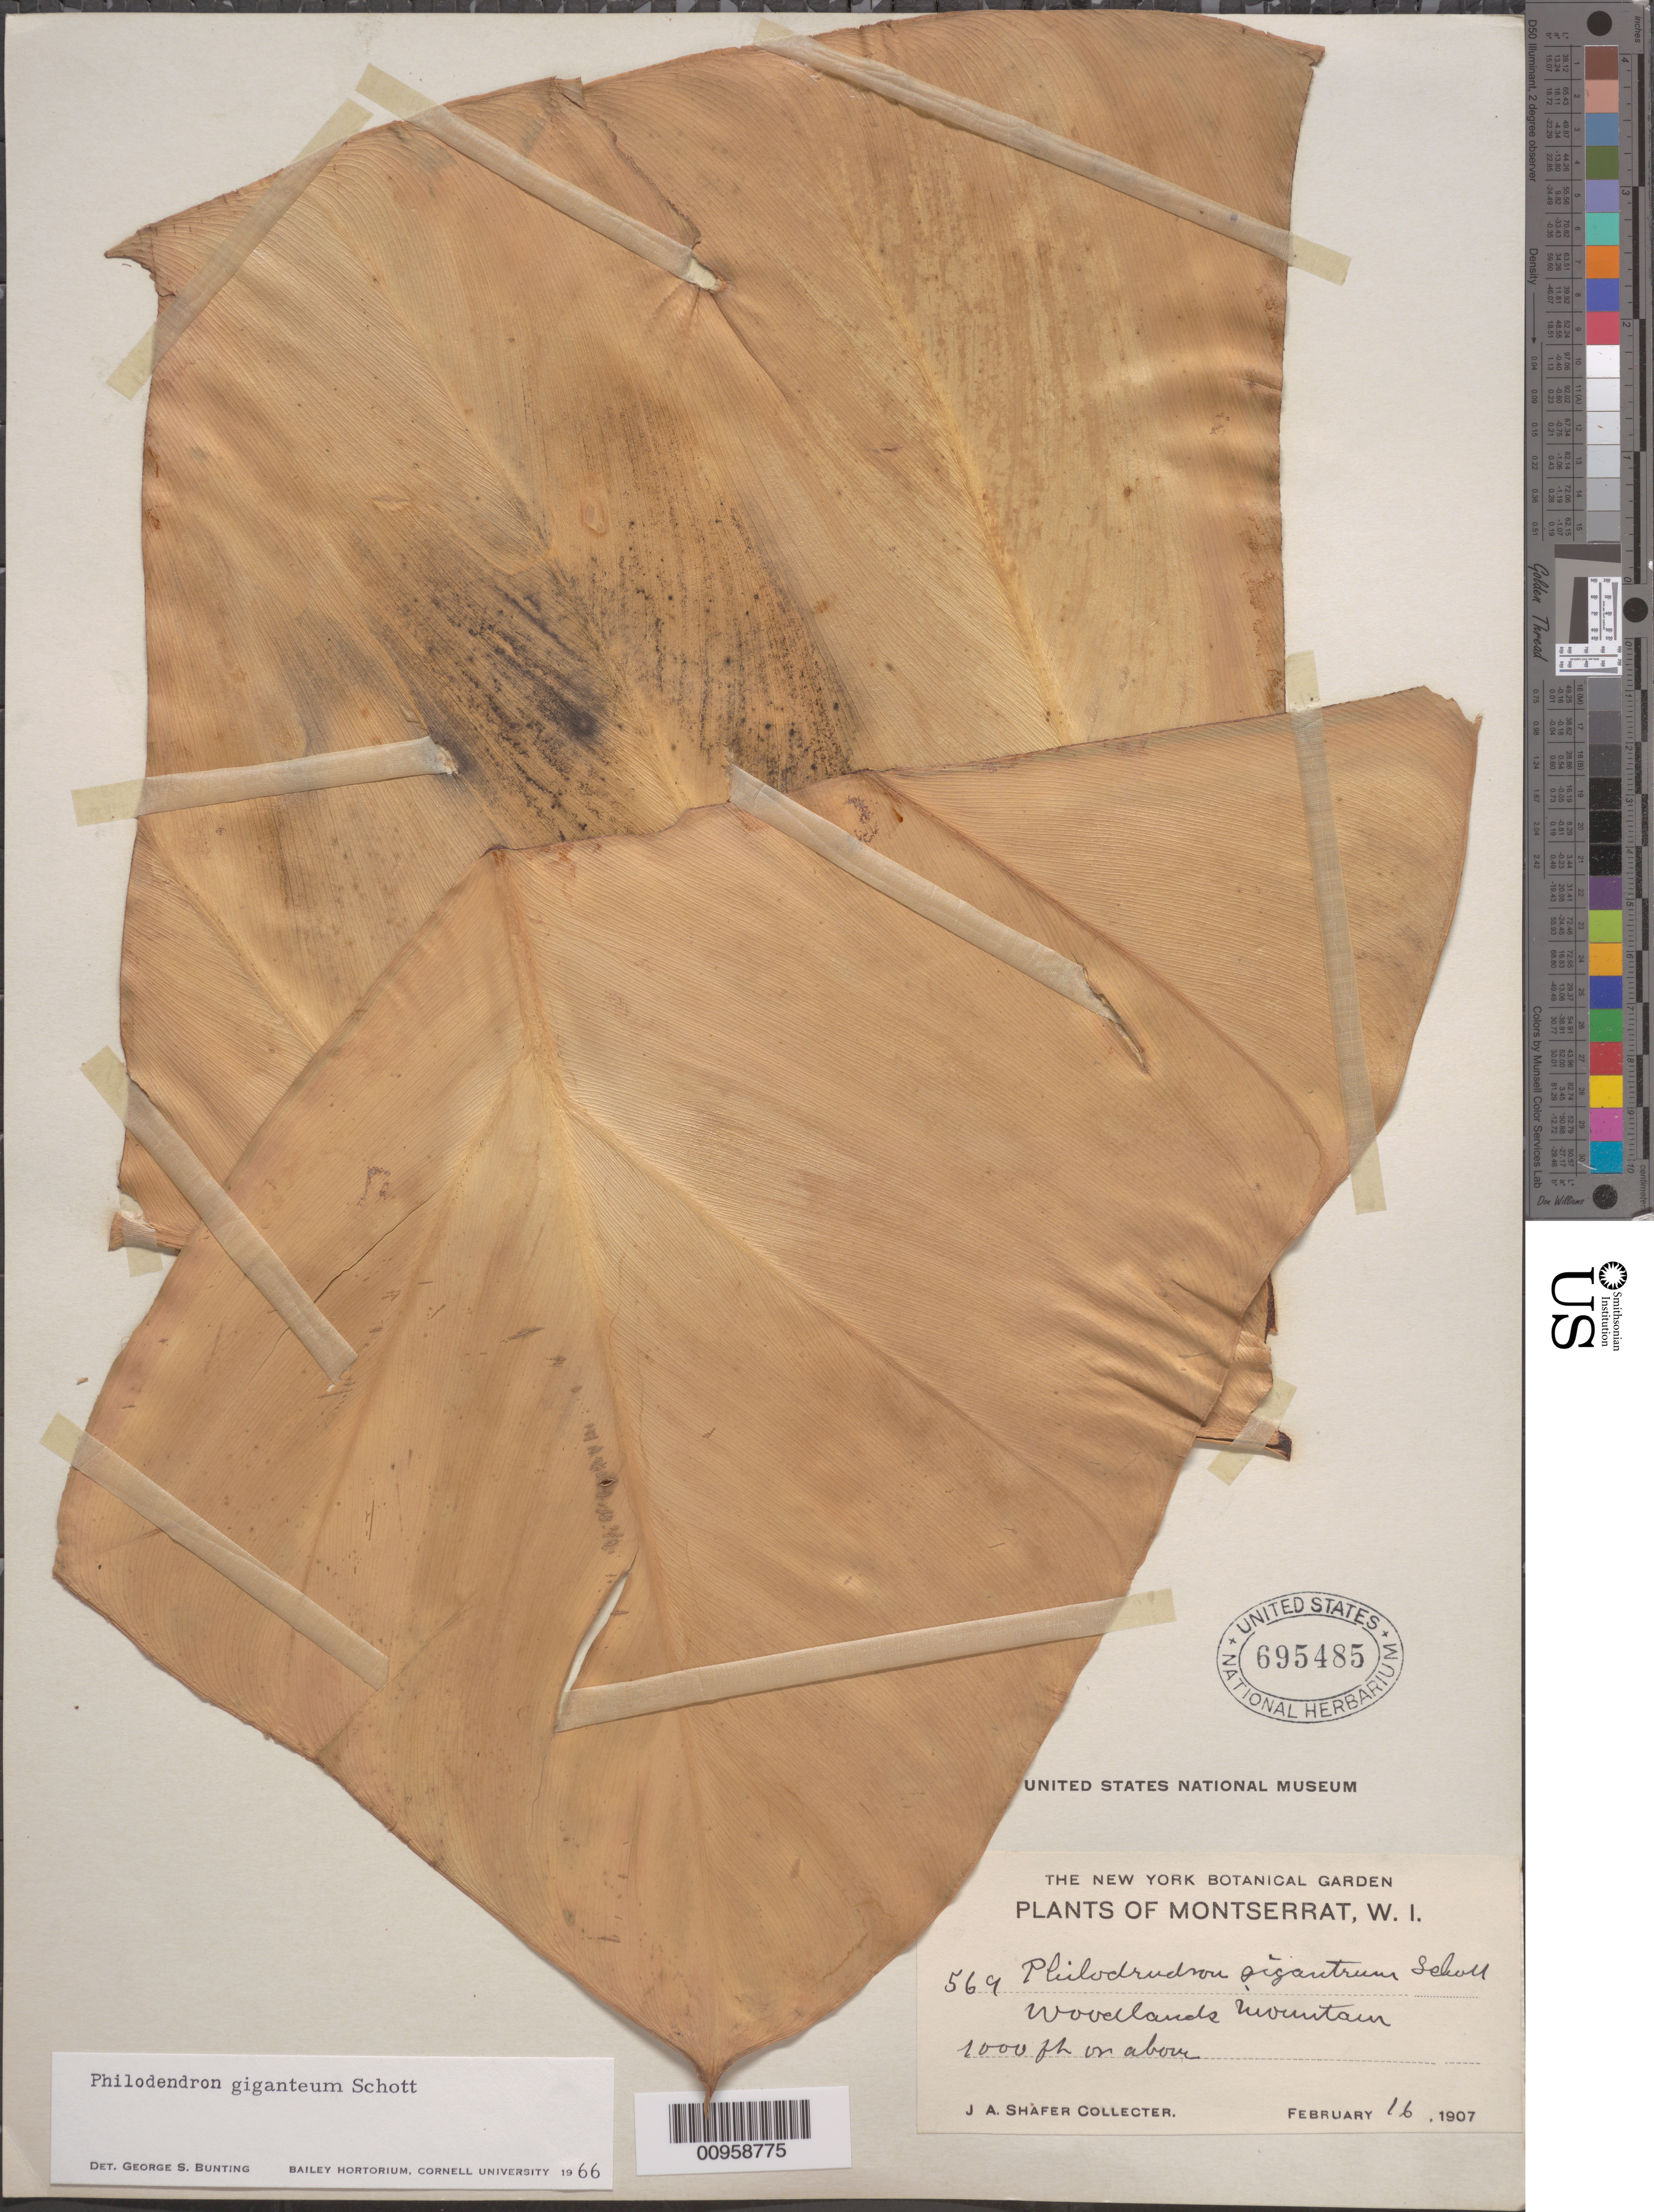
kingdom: Plantae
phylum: Tracheophyta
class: Liliopsida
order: Alismatales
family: Araceae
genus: Philodendron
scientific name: Philodendron giganteum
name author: Schott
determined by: Bunting, G. S.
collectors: J. A. Shafer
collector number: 569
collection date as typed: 16 Feb 1907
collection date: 1907-02-16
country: Montserrat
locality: Woodlands Mountain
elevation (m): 305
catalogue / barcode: US 695485